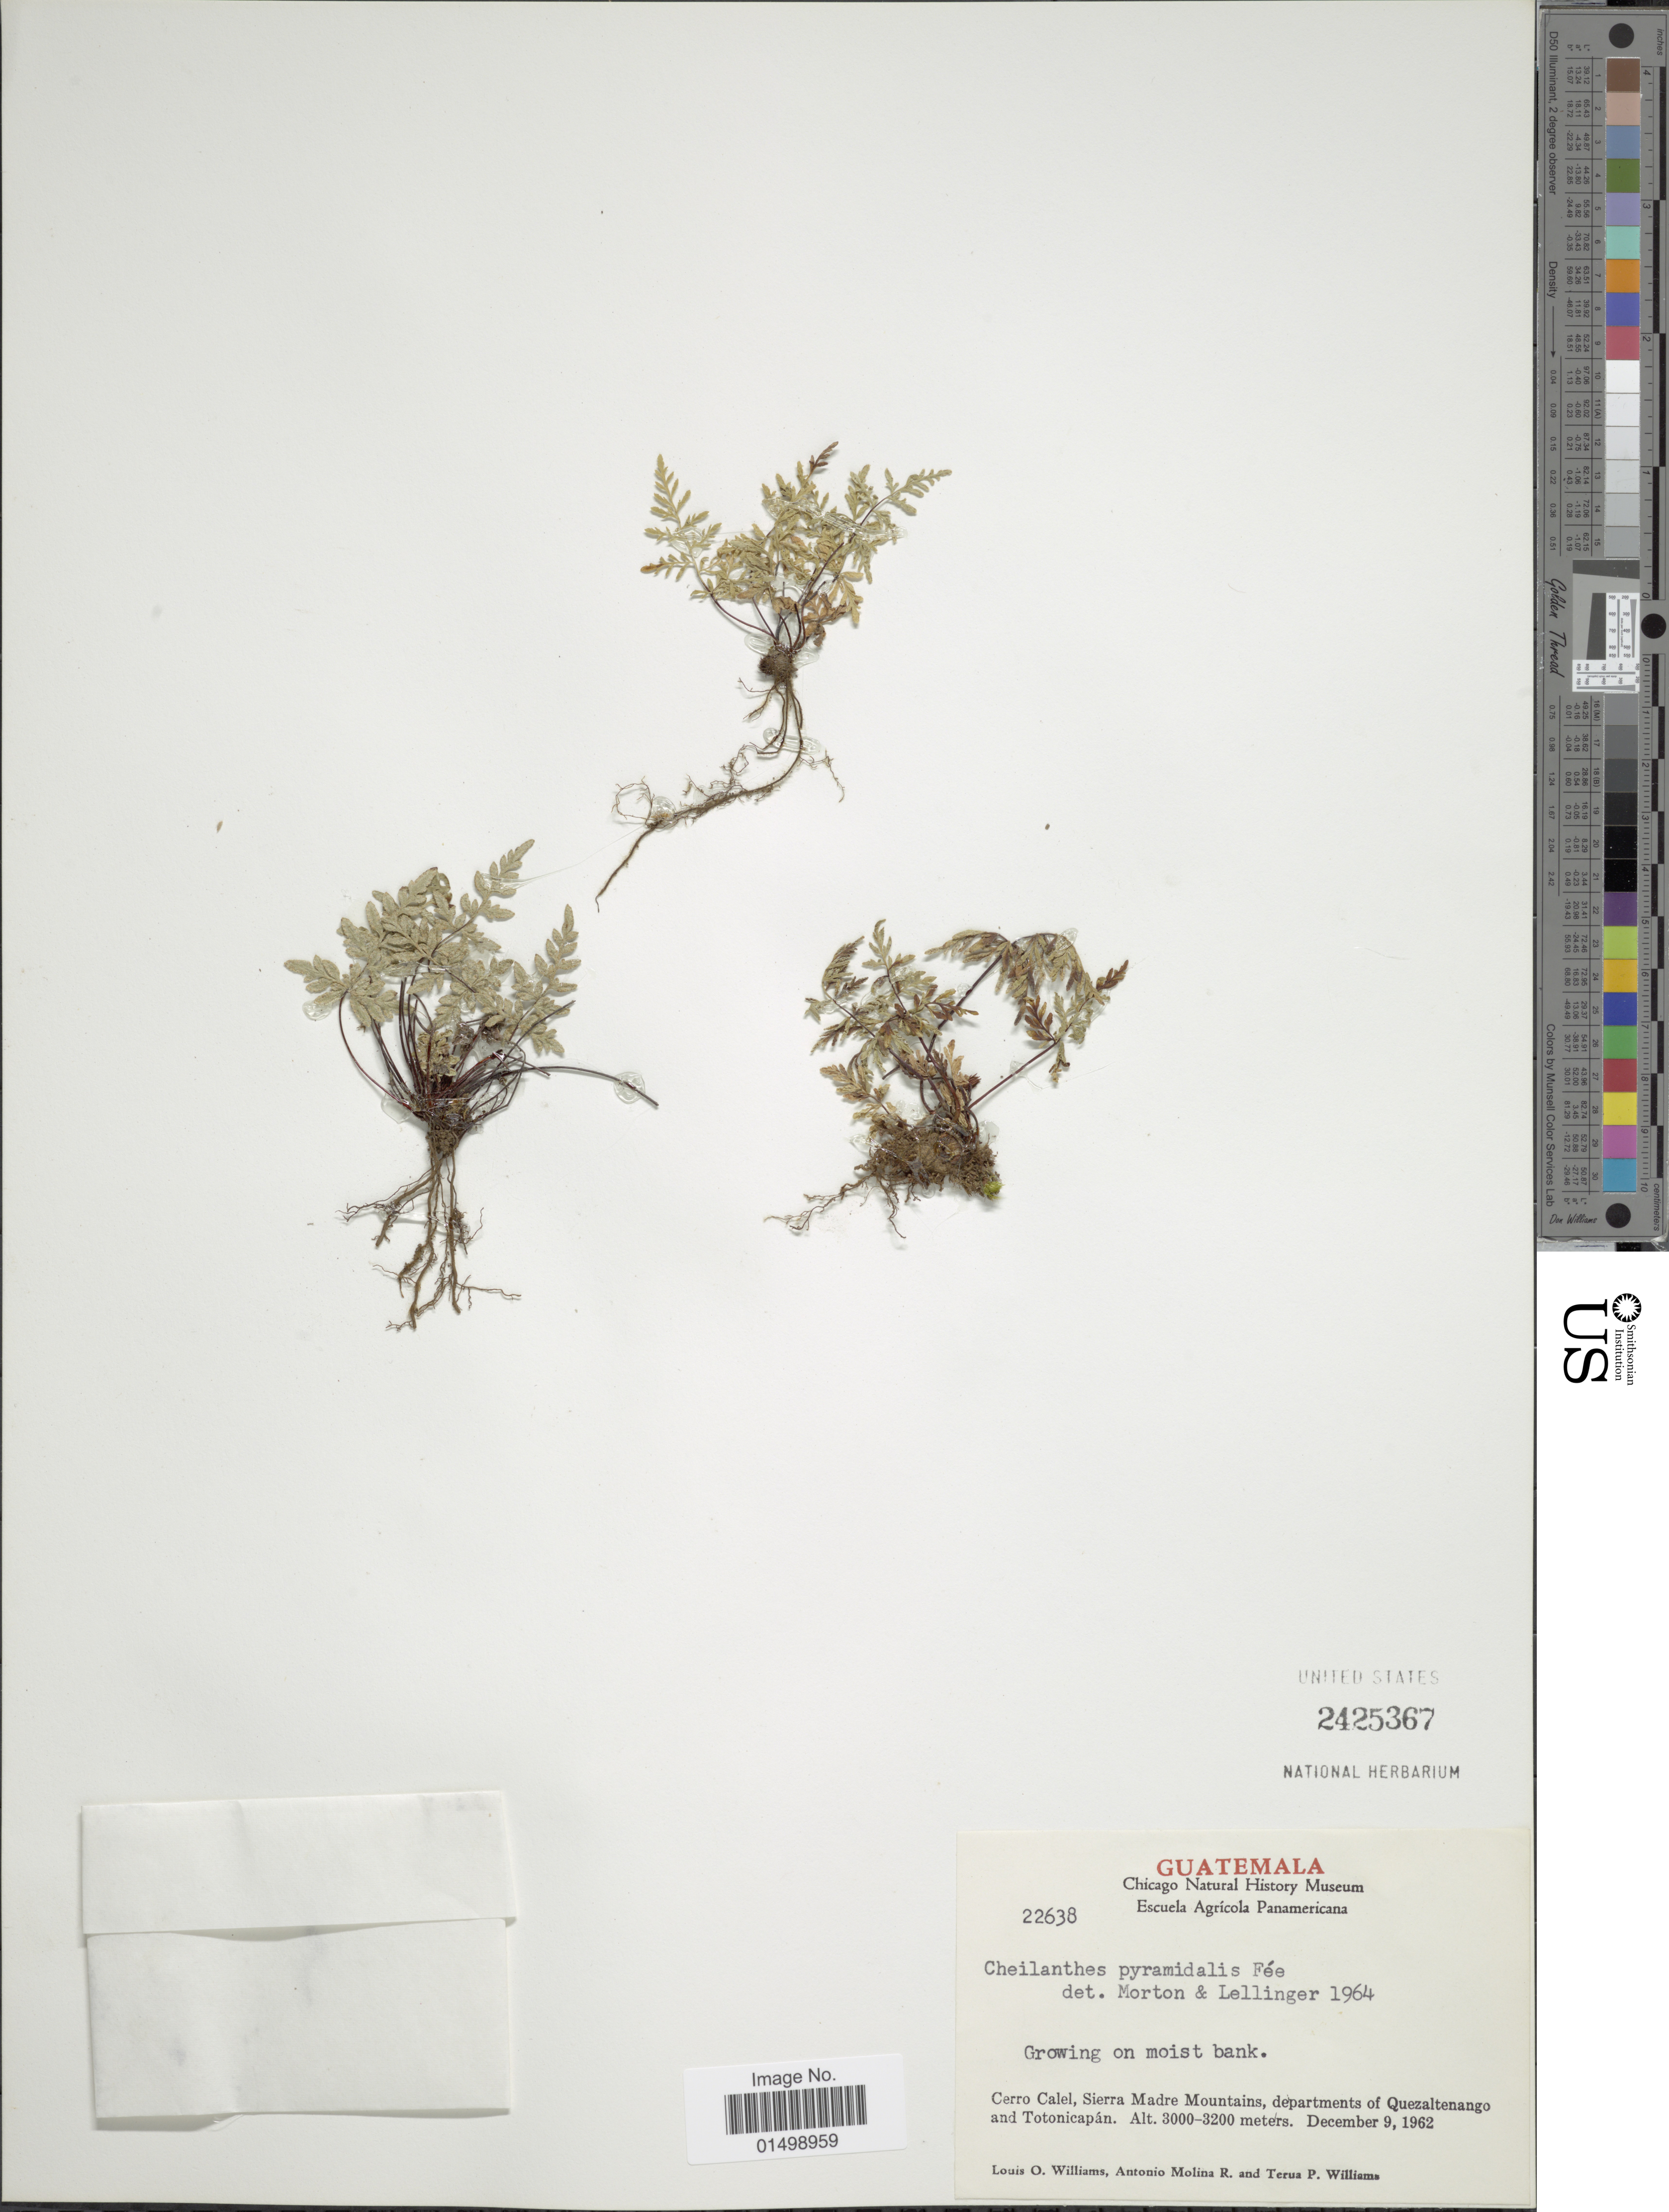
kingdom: Plantae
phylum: Tracheophyta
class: Polypodiopsida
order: Polypodiales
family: Pteridaceae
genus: Cheilanthes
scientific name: Cheilanthes pyramidalis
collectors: L. O. Williams, A. R. Molina & T. P. Williams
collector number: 22638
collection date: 1962-12-09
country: Guatemala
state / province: Quetzaltenango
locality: Cerro Calel, Sierra Madre Mountains, departments of Quezaltenango and Totonicapan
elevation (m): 3000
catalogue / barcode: US 2425367